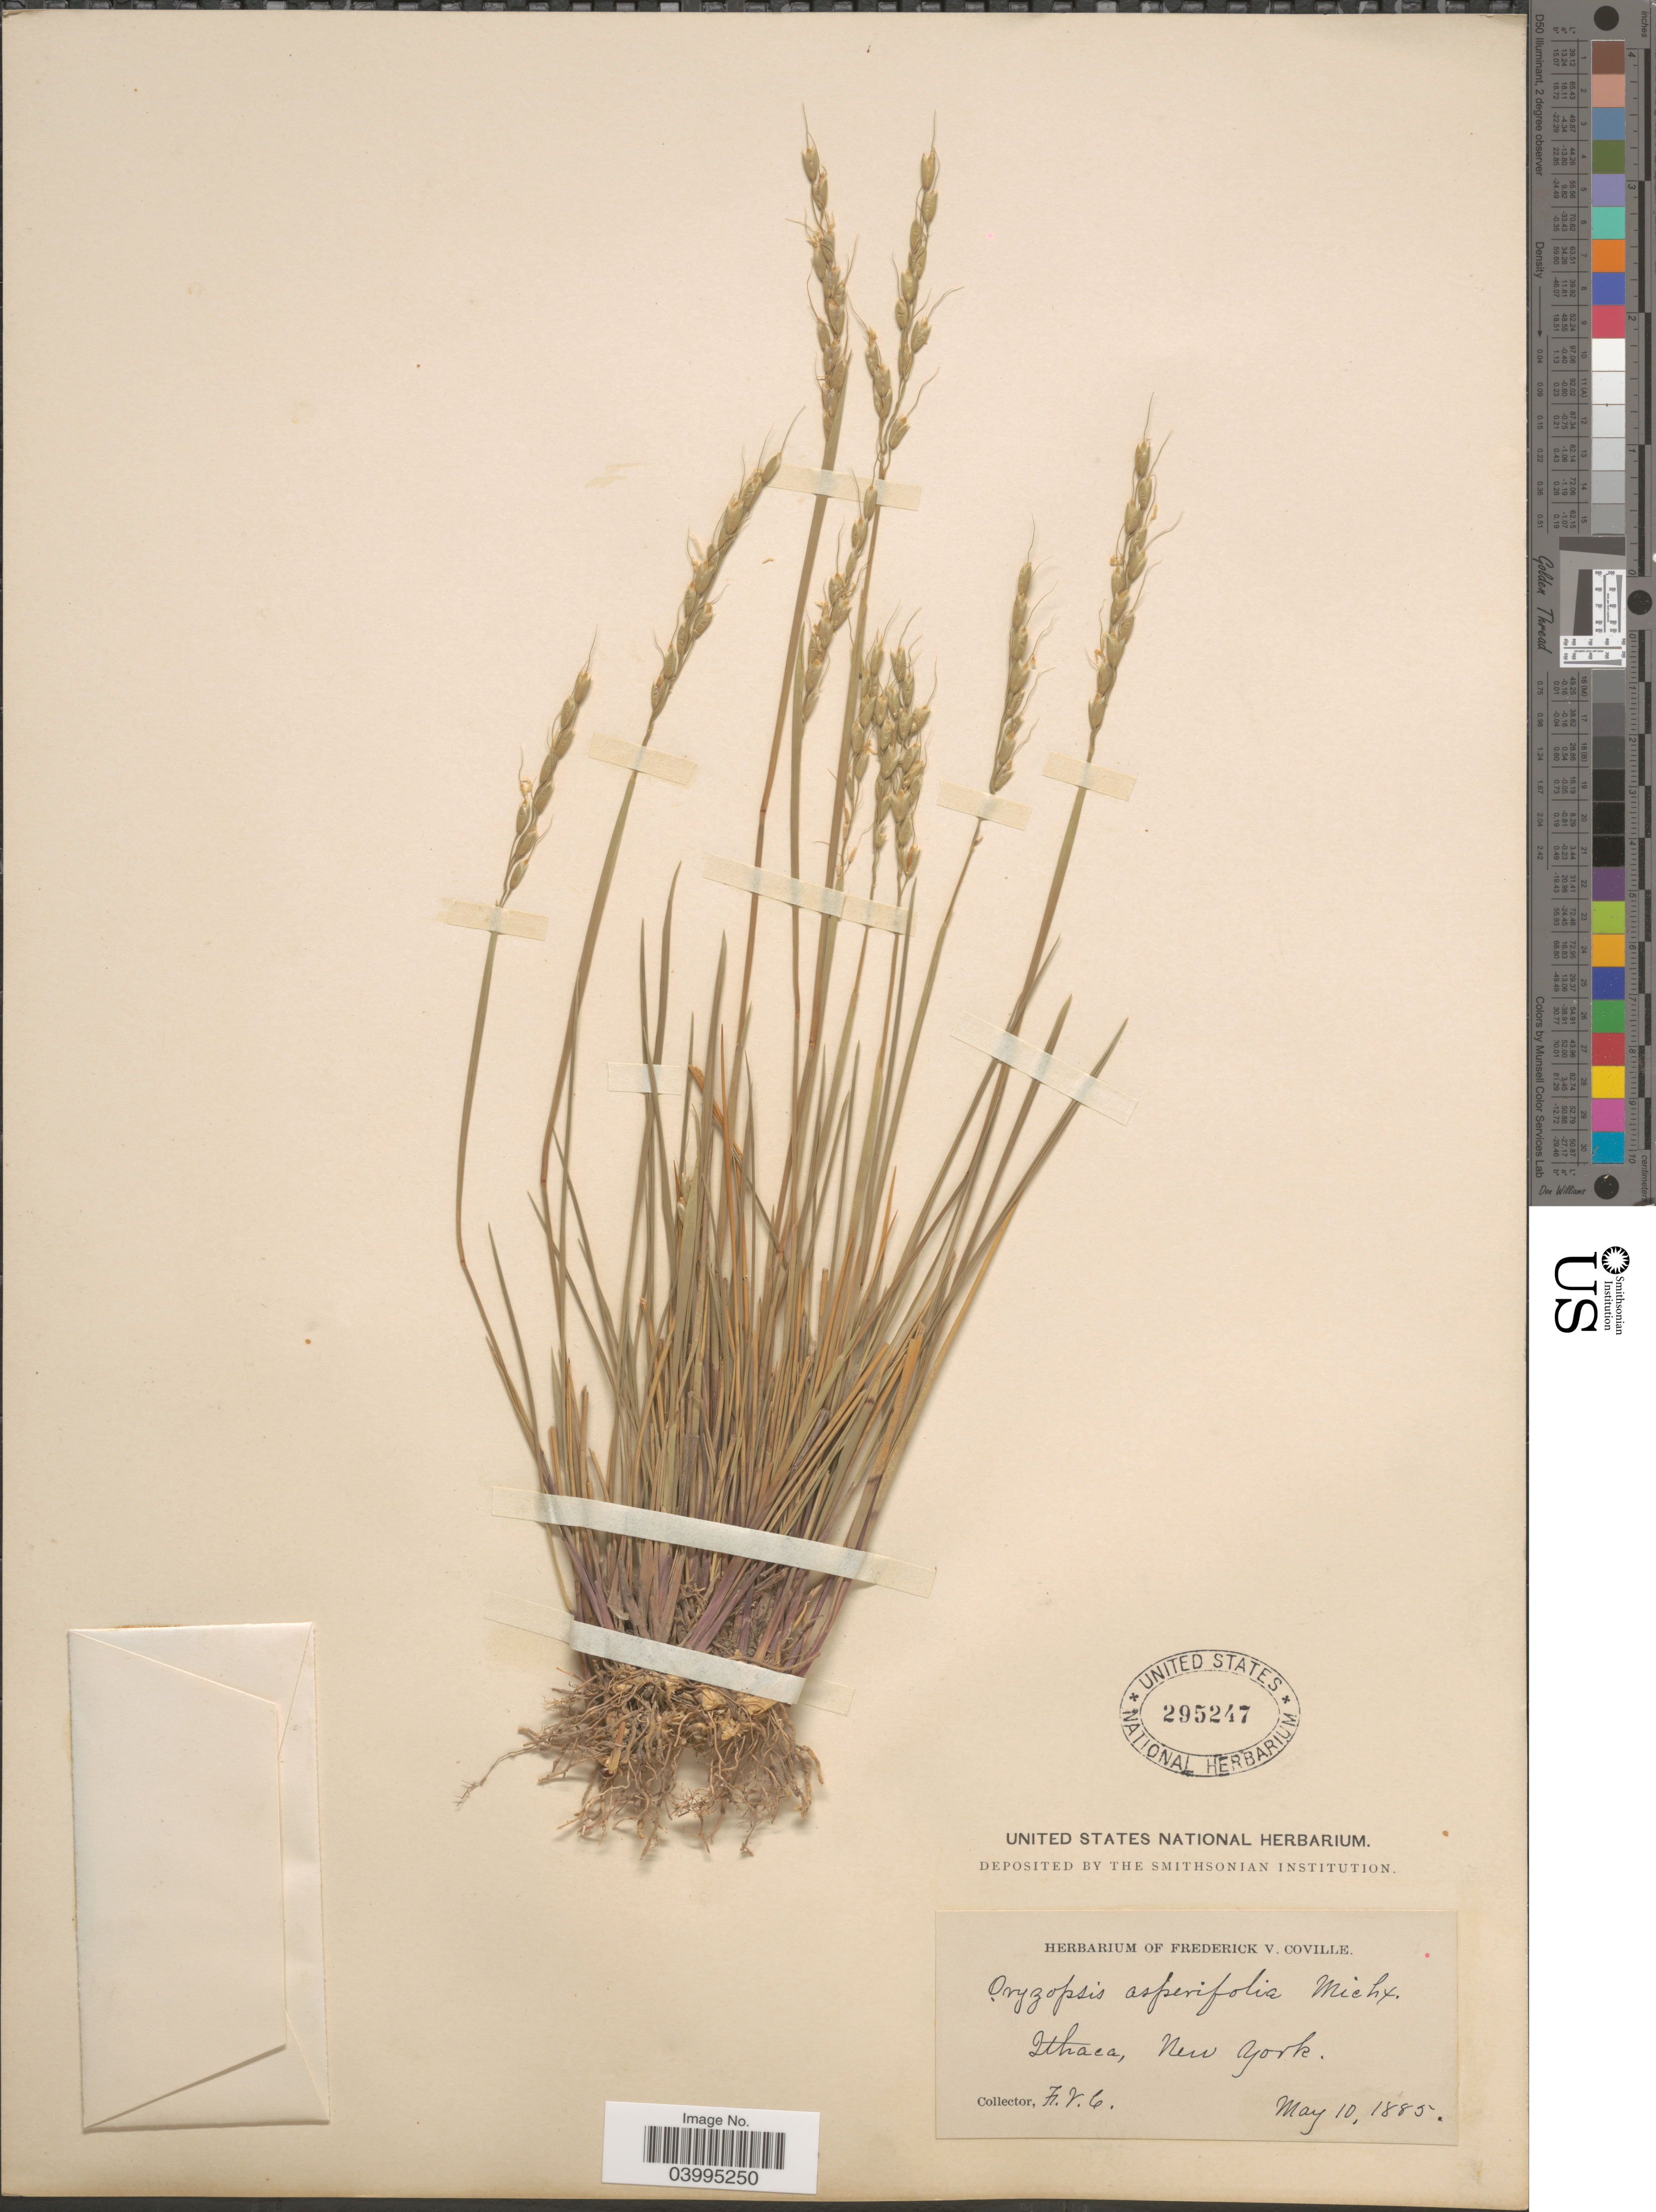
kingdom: Plantae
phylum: Tracheophyta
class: Liliopsida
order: Poales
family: Poaceae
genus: Oryzopsis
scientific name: Oryzopsis asperifolia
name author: Michx.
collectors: F. V. Coville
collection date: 1885-05-10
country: United States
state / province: New York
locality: Ithaca.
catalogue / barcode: US 295247